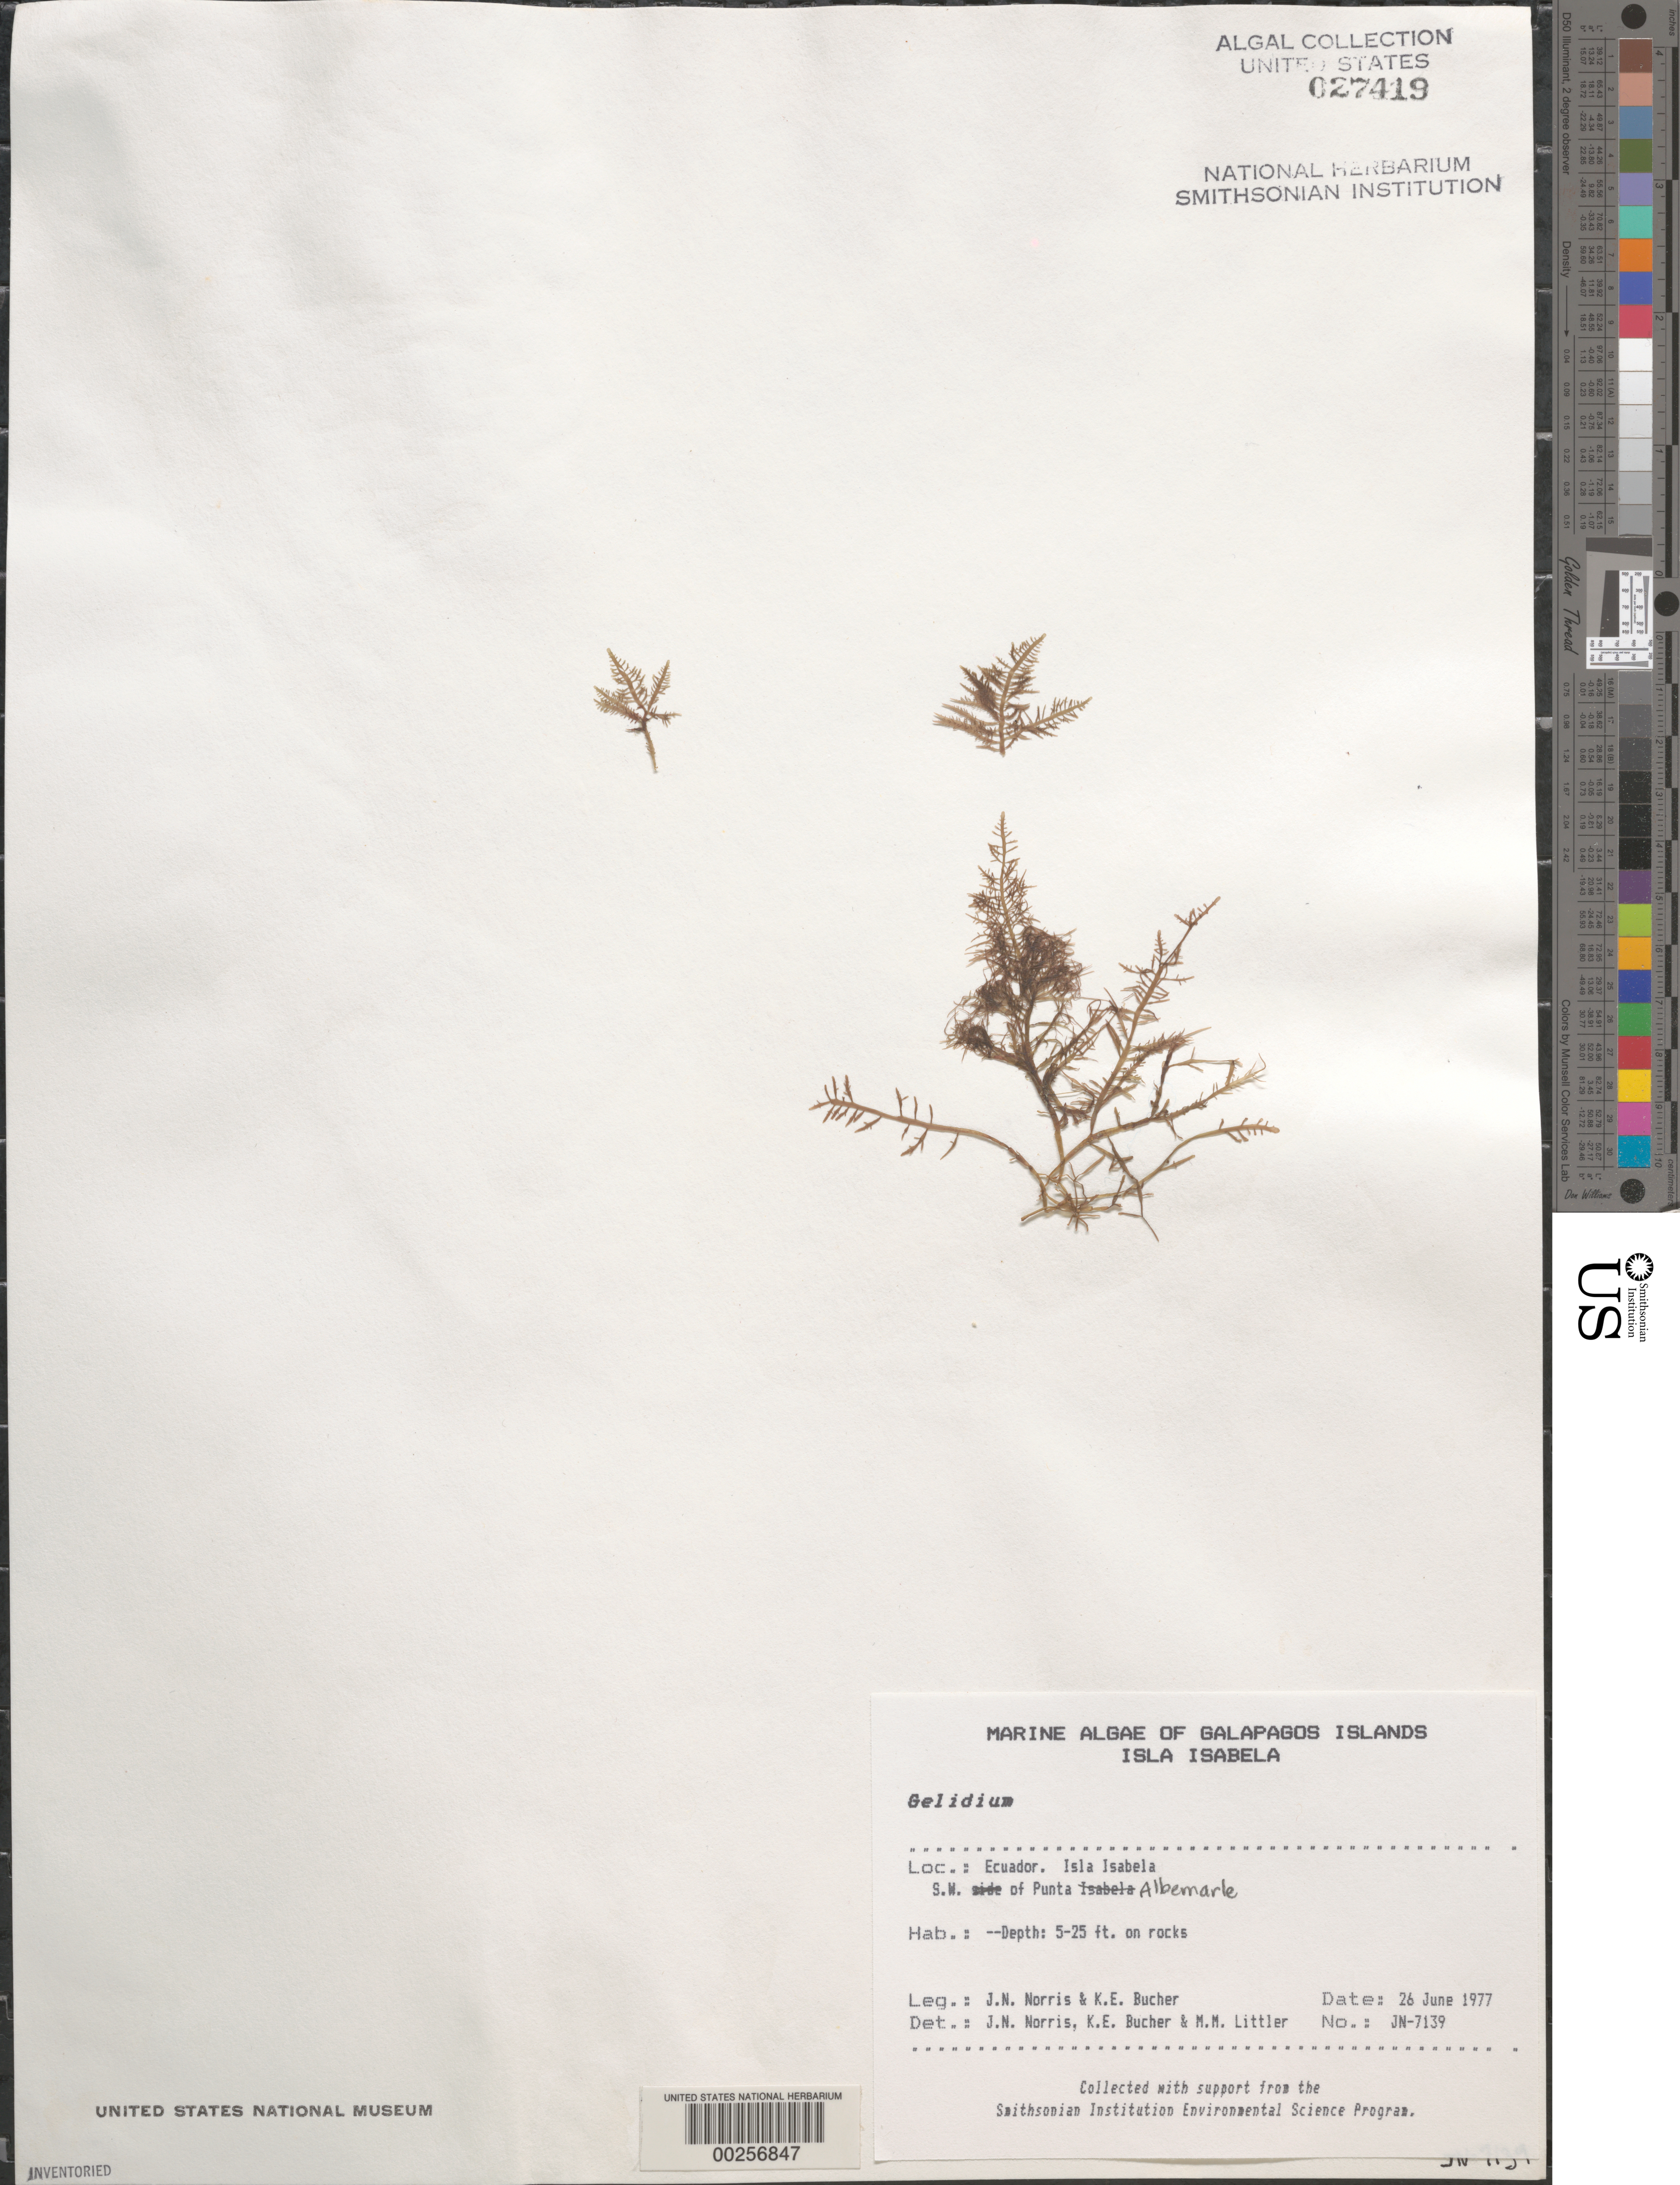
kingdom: Plantae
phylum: Rhodophyta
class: Florideophyceae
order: Gelidiales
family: Gelidiaceae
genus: Gelidium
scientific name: Gelidium sp.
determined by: Norris, James N.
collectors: J. N. Norris & K. E. Bucher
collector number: JN-7139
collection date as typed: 26 Jun 1977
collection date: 1977-06-26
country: Ecuador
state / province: Colón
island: Isabela [Albemarle]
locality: SW of Punta Albemarle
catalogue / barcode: US 27419